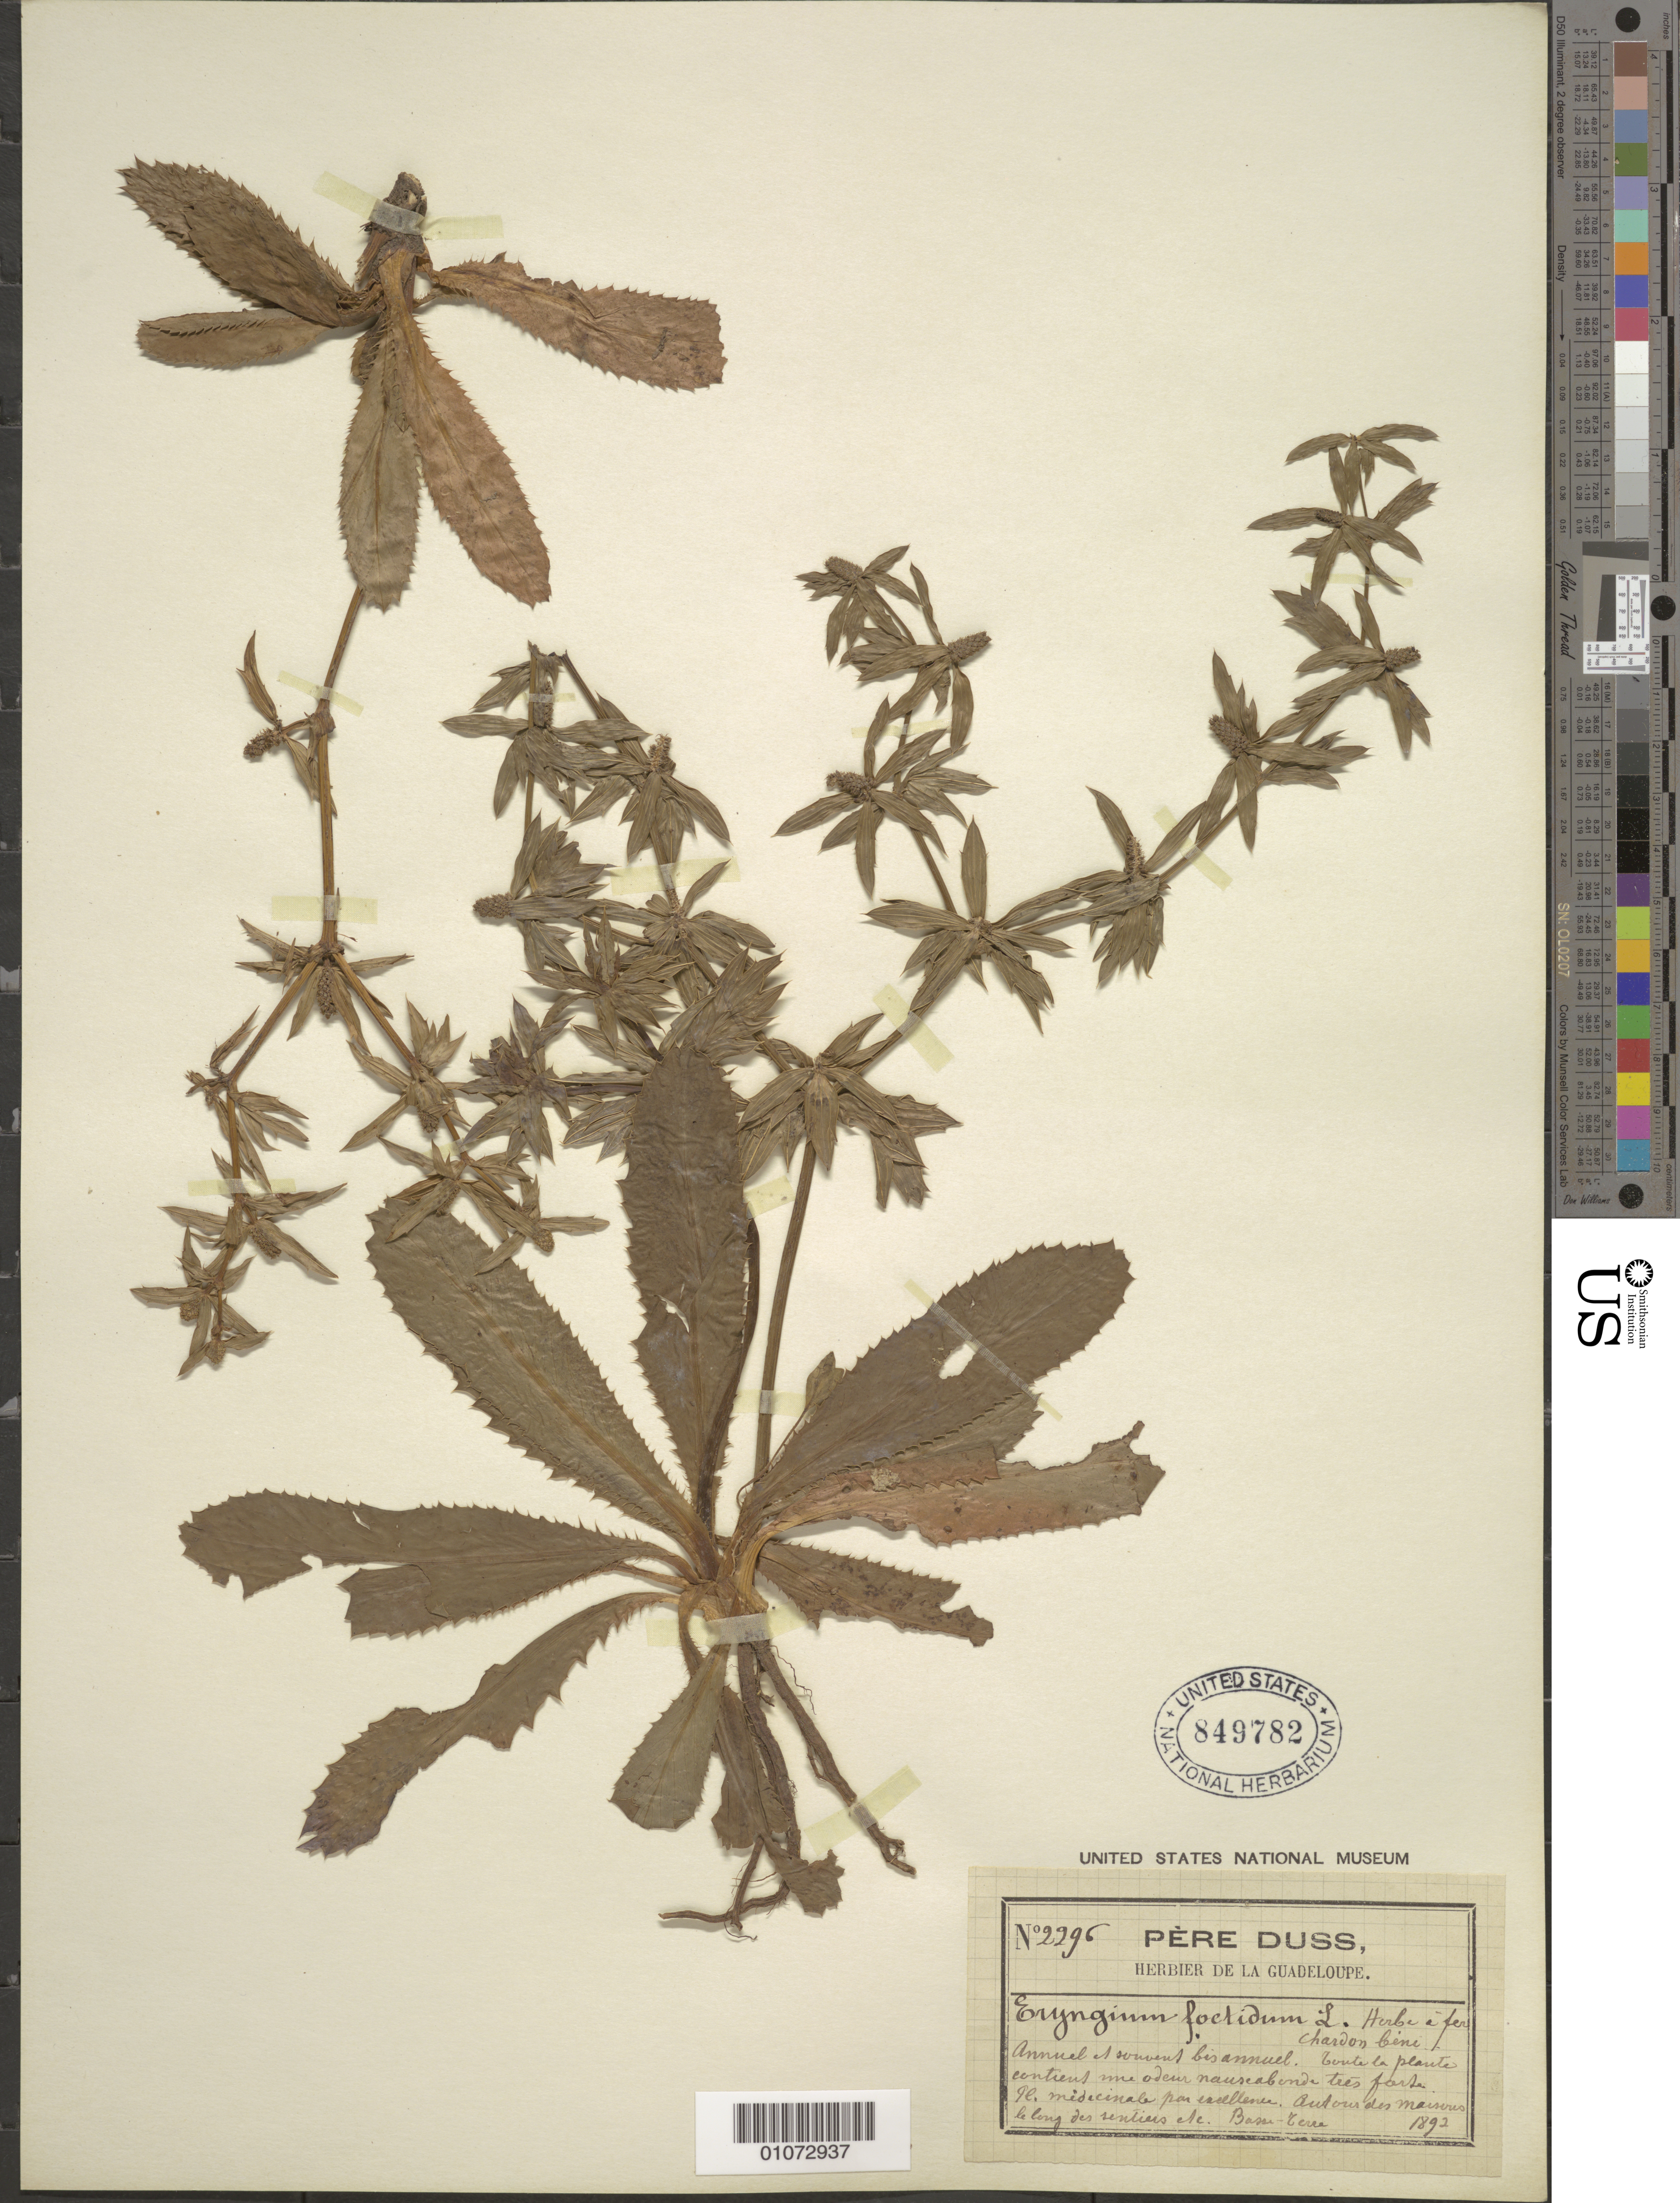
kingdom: Plantae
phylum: Tracheophyta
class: Magnoliopsida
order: Apiales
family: Apiaceae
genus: Eryngium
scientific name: Eryngium foetidum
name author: L.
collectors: Père Duss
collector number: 2296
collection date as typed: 01 Jan 1892 to 31 Dec 1892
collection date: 1892-01-01/1892-12-31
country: Guadeloupe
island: Basse Terre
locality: Basse-Terre.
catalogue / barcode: US 849782